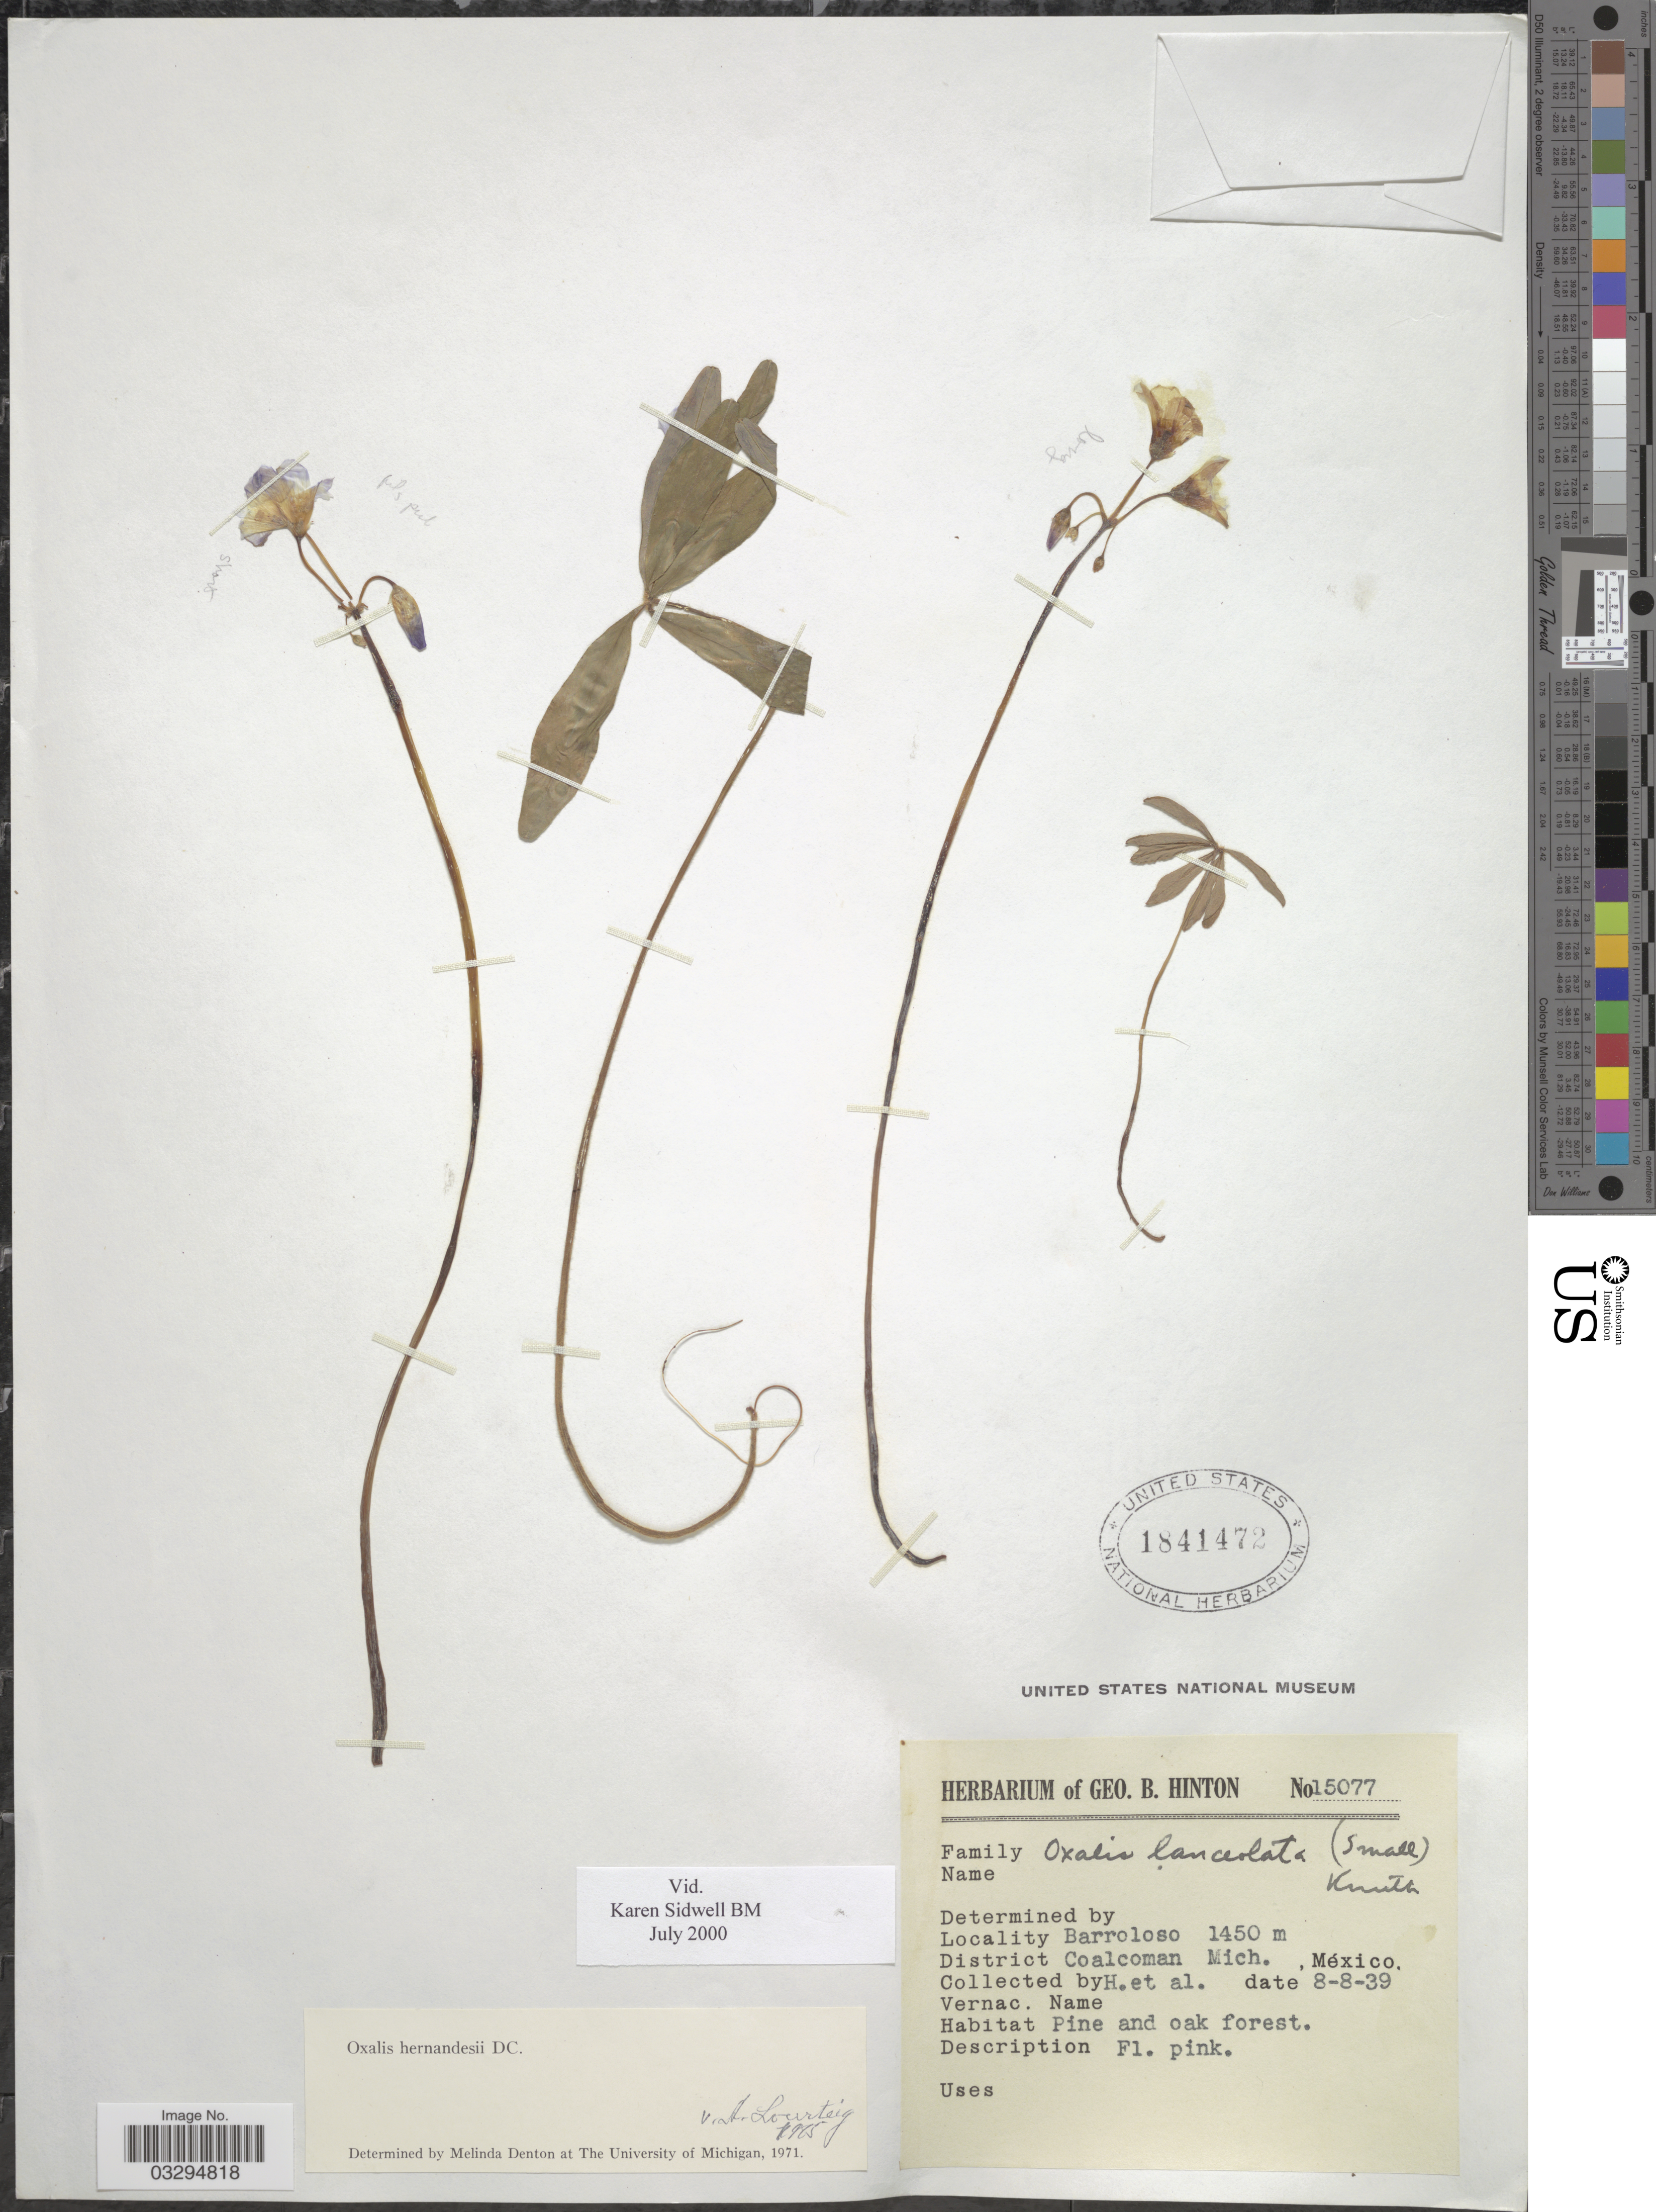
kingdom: Plantae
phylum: Tracheophyta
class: Magnoliopsida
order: Oxalidales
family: Oxalidaceae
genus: Oxalis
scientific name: Oxalis hernandezii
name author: Moc. & Sessé ex DC.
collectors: G. B. Hinton & et al.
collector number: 15077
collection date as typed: Transcribed d/m/y: 8/8/39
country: Mexico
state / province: Michoacán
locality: Barroloso, District Coalcoman.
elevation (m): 1450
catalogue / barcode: US 1841472